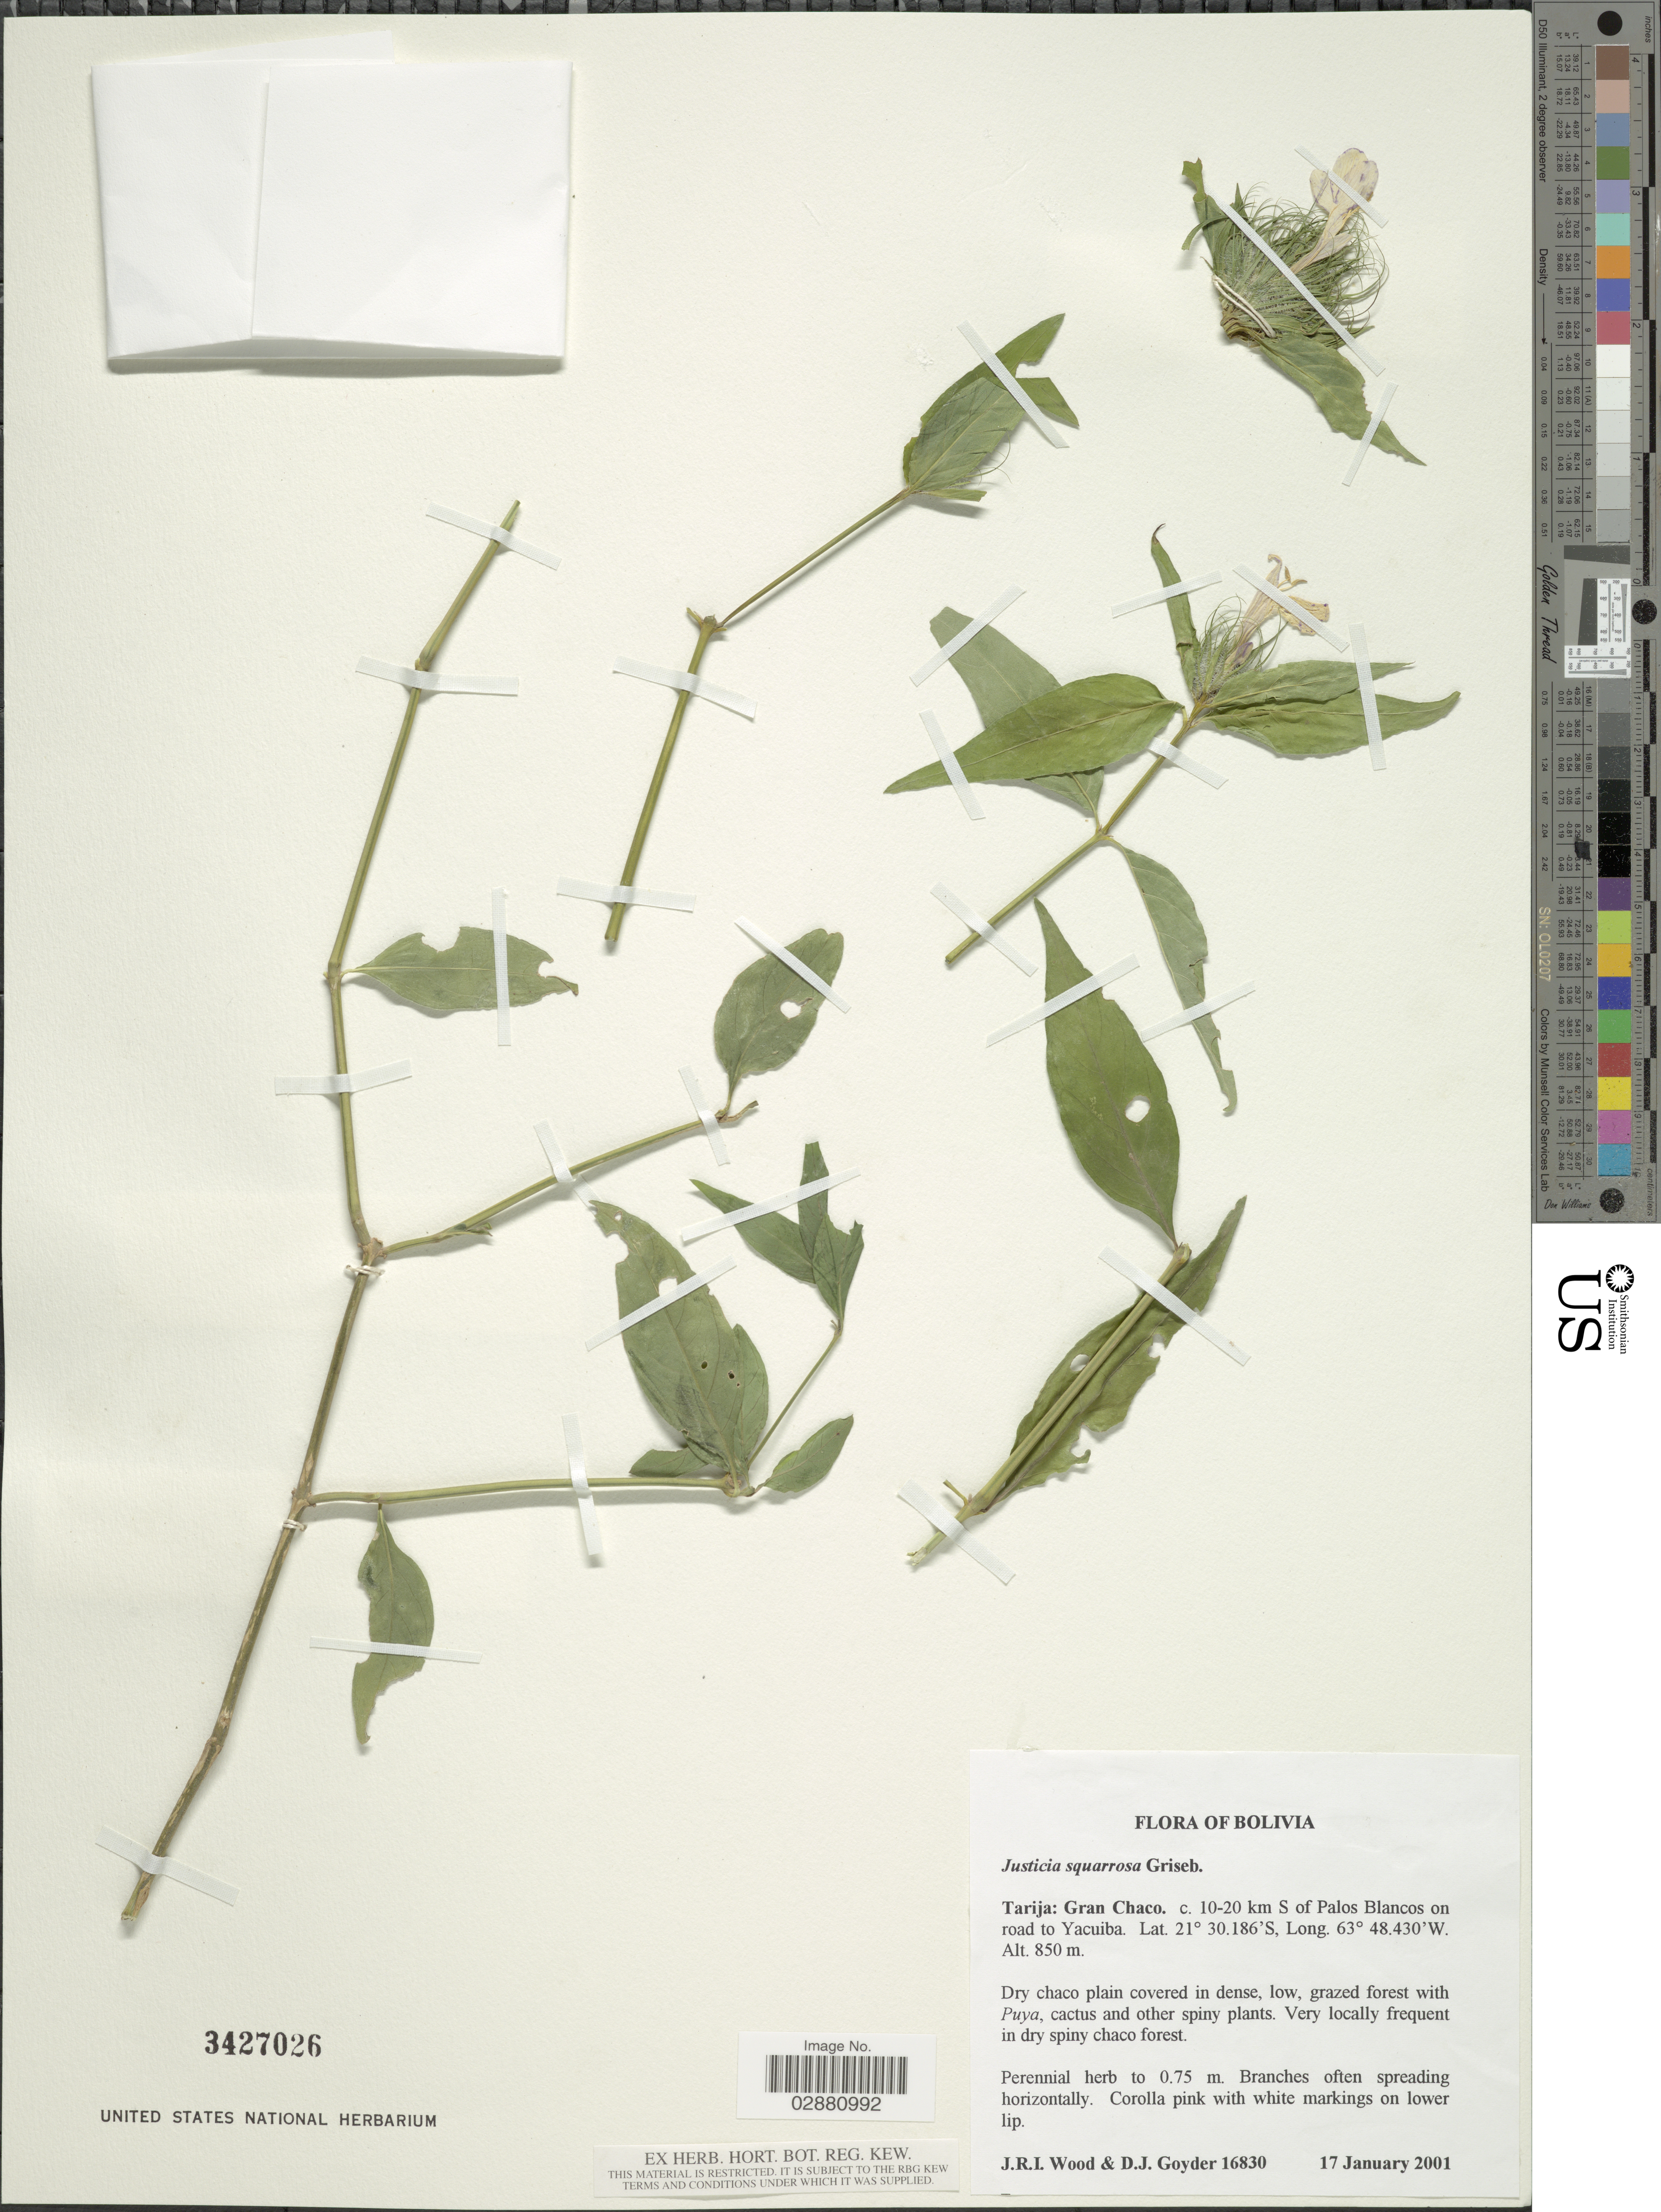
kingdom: Plantae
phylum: Tracheophyta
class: Magnoliopsida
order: Lamiales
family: Acanthaceae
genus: Justicia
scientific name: Justicia squarrosa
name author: Griseb.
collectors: J. R. I. Wood & D. Goyder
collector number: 16830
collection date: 2001-01-17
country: Bolivia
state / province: Tarija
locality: Gran Chaco. c. 10-20 km S of Palos Blancos on road to Yacuiba.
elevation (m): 850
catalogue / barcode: US 3427026